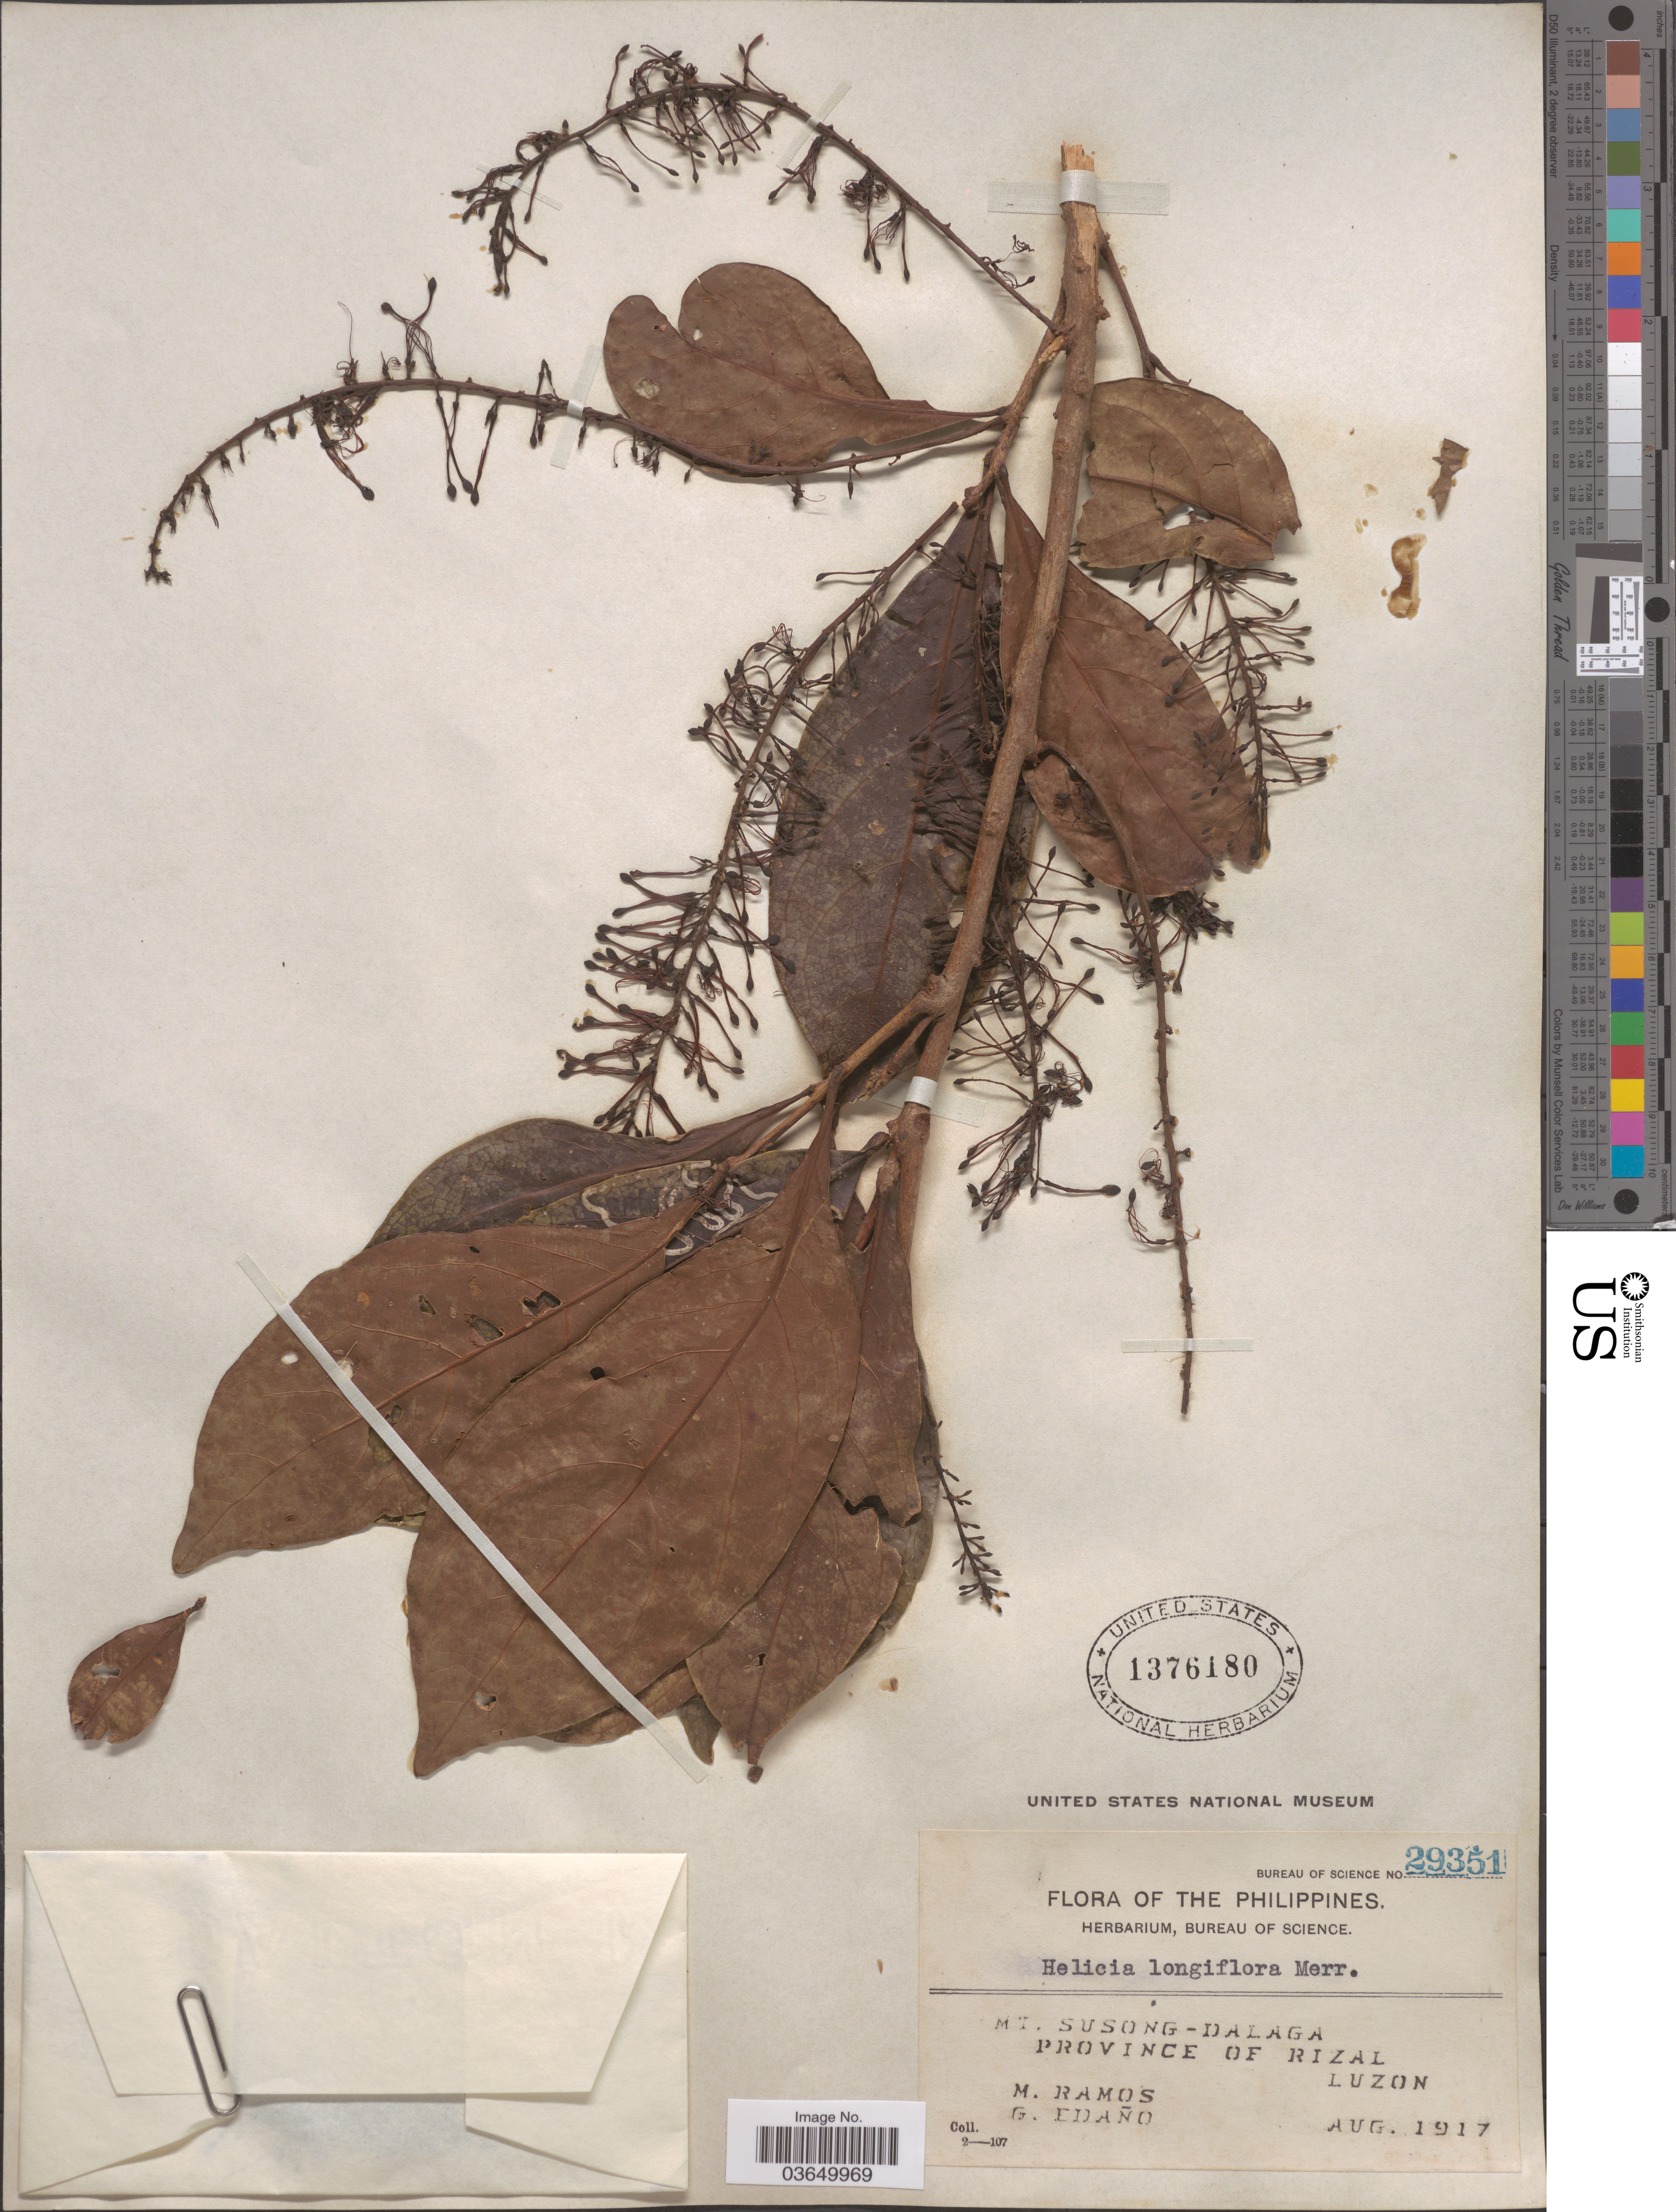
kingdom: Plantae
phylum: Tracheophyta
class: Magnoliopsida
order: Proteales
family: Proteaceae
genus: Helicia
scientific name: Helicia integrifolia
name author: Elmer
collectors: M. Ramos & G. Edaño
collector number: Bureau of Science 29351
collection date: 1917-08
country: Philippines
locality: Mt. Susong-Dalaga. Province of Rizal. Luzon.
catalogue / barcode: US 1376180